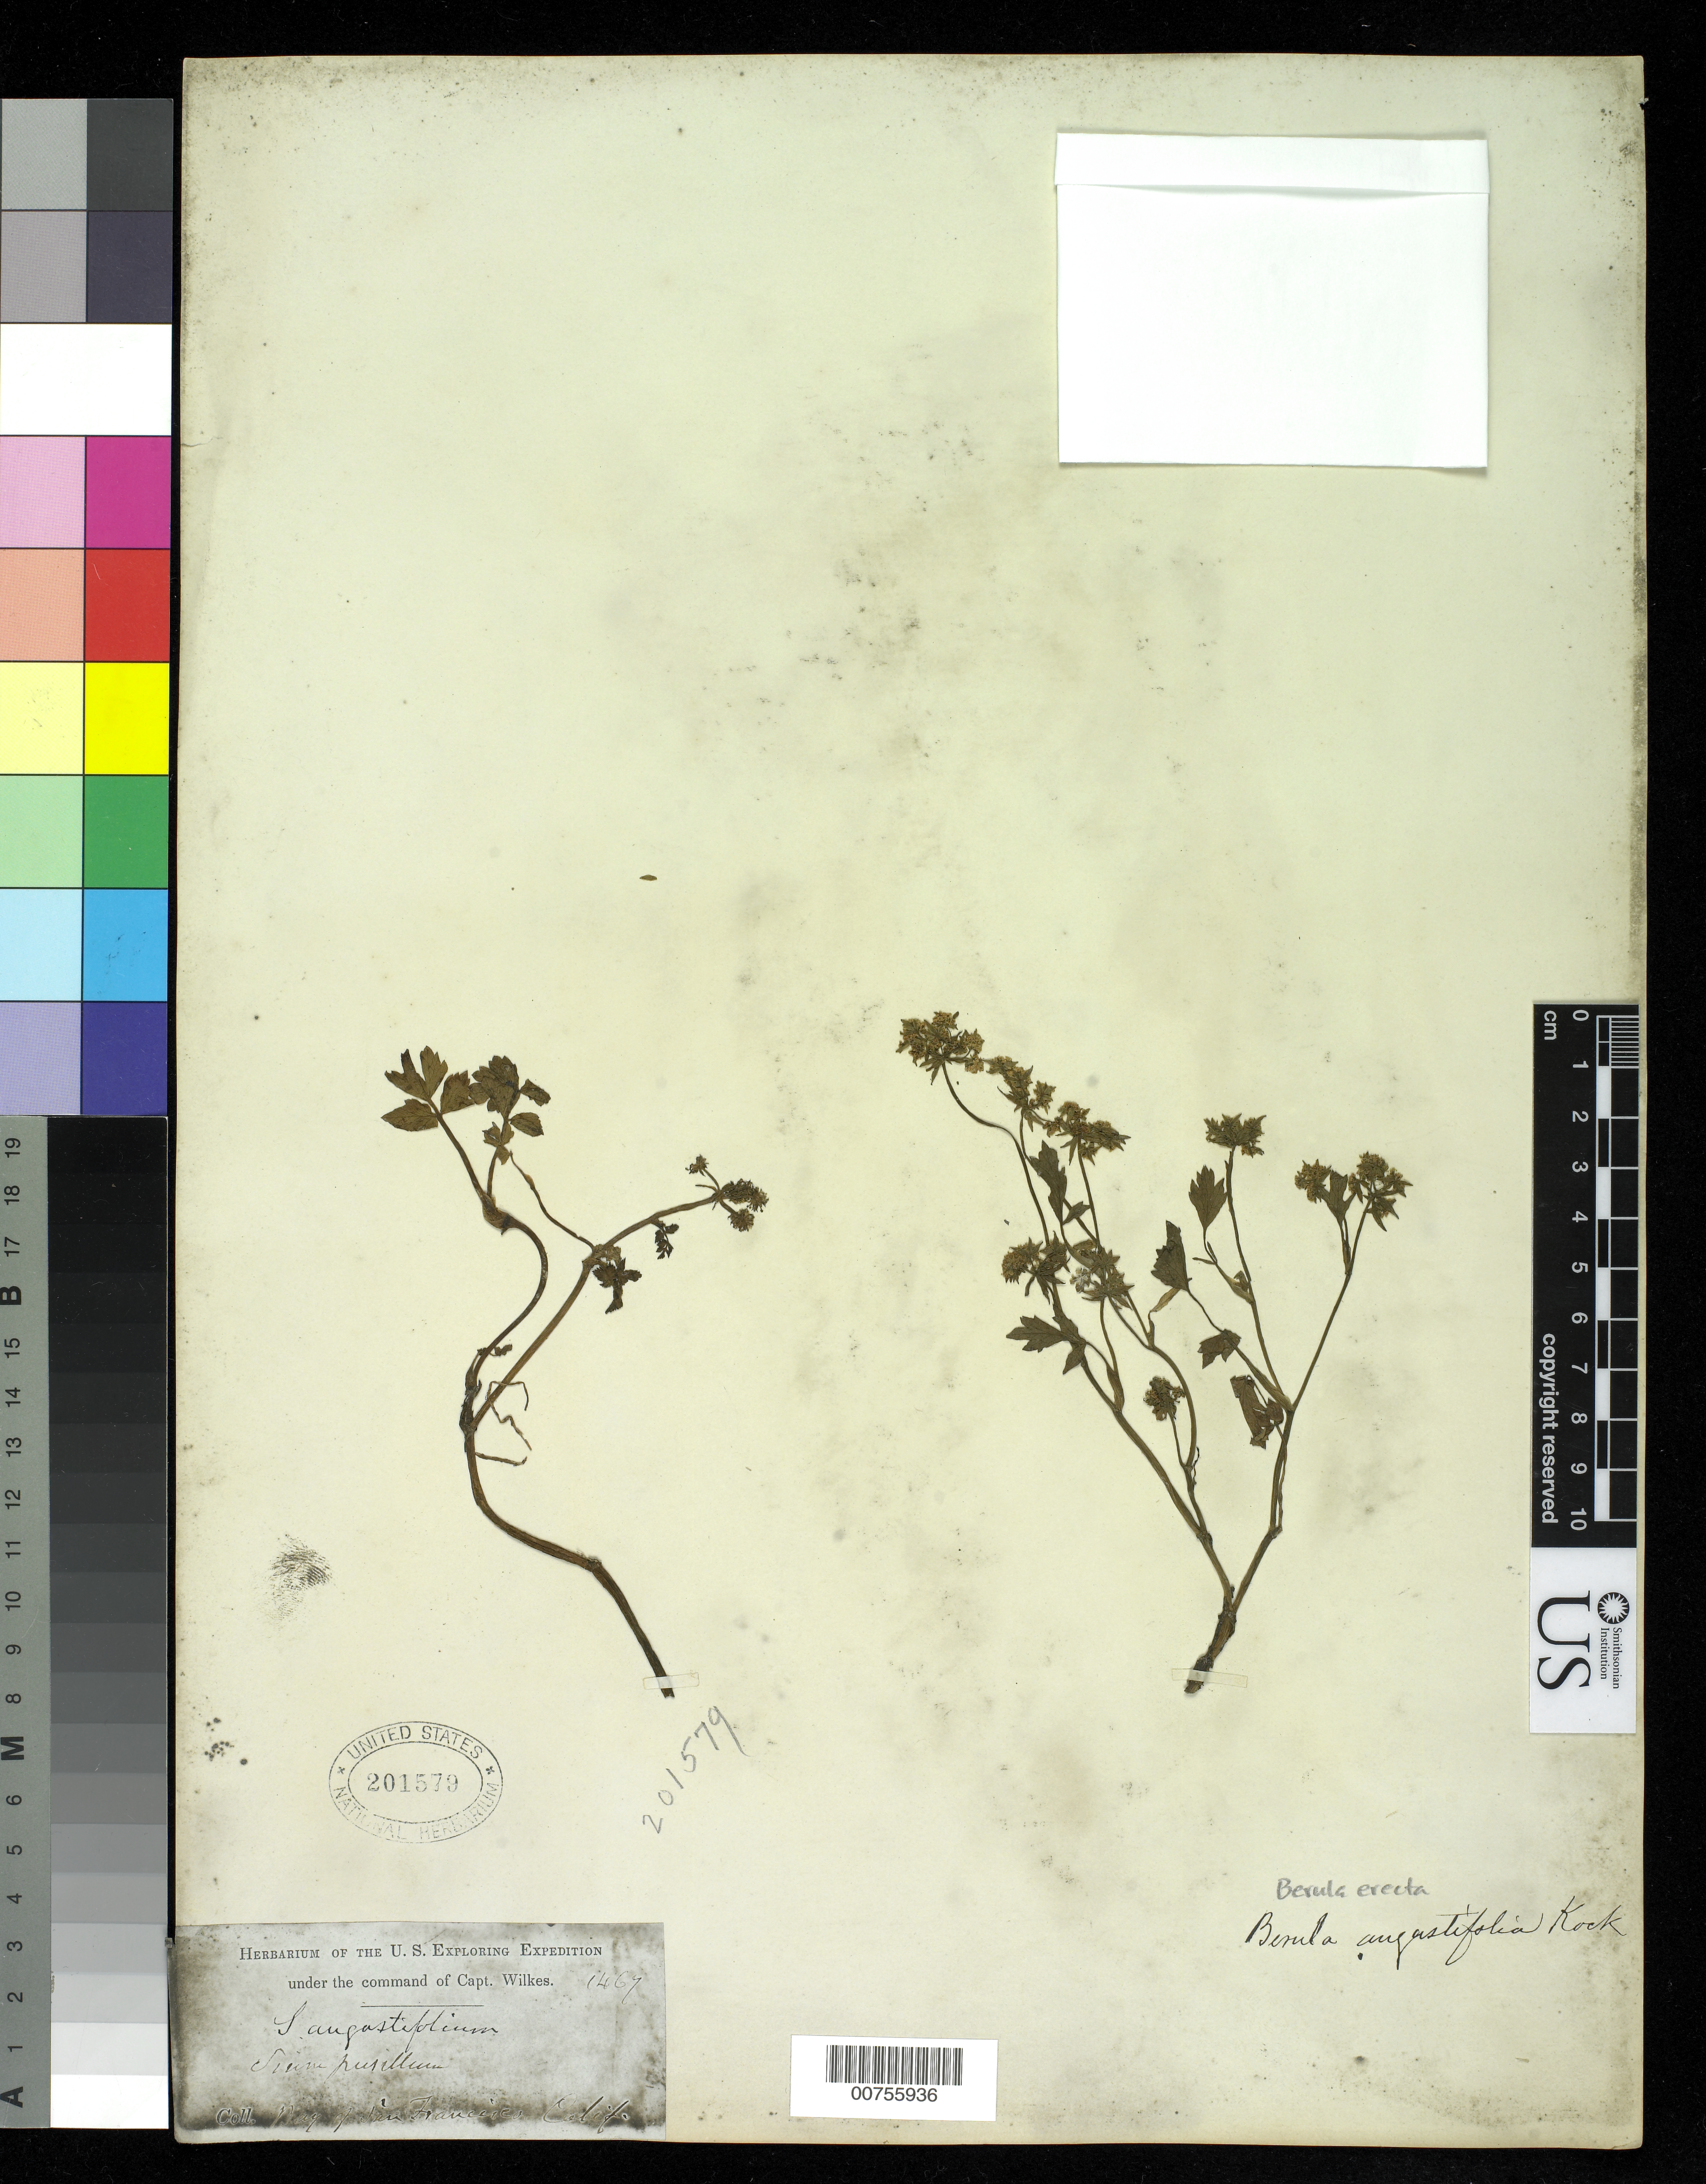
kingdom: Plantae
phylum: Tracheophyta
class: Magnoliopsida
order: Apiales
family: Apiaceae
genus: Berula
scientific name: Berula erecta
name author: (Huds.) Coville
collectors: Wilkes Explor. Exped.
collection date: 1838/1842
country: United States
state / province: California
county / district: San Francisco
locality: San Francisco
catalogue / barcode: US 201579